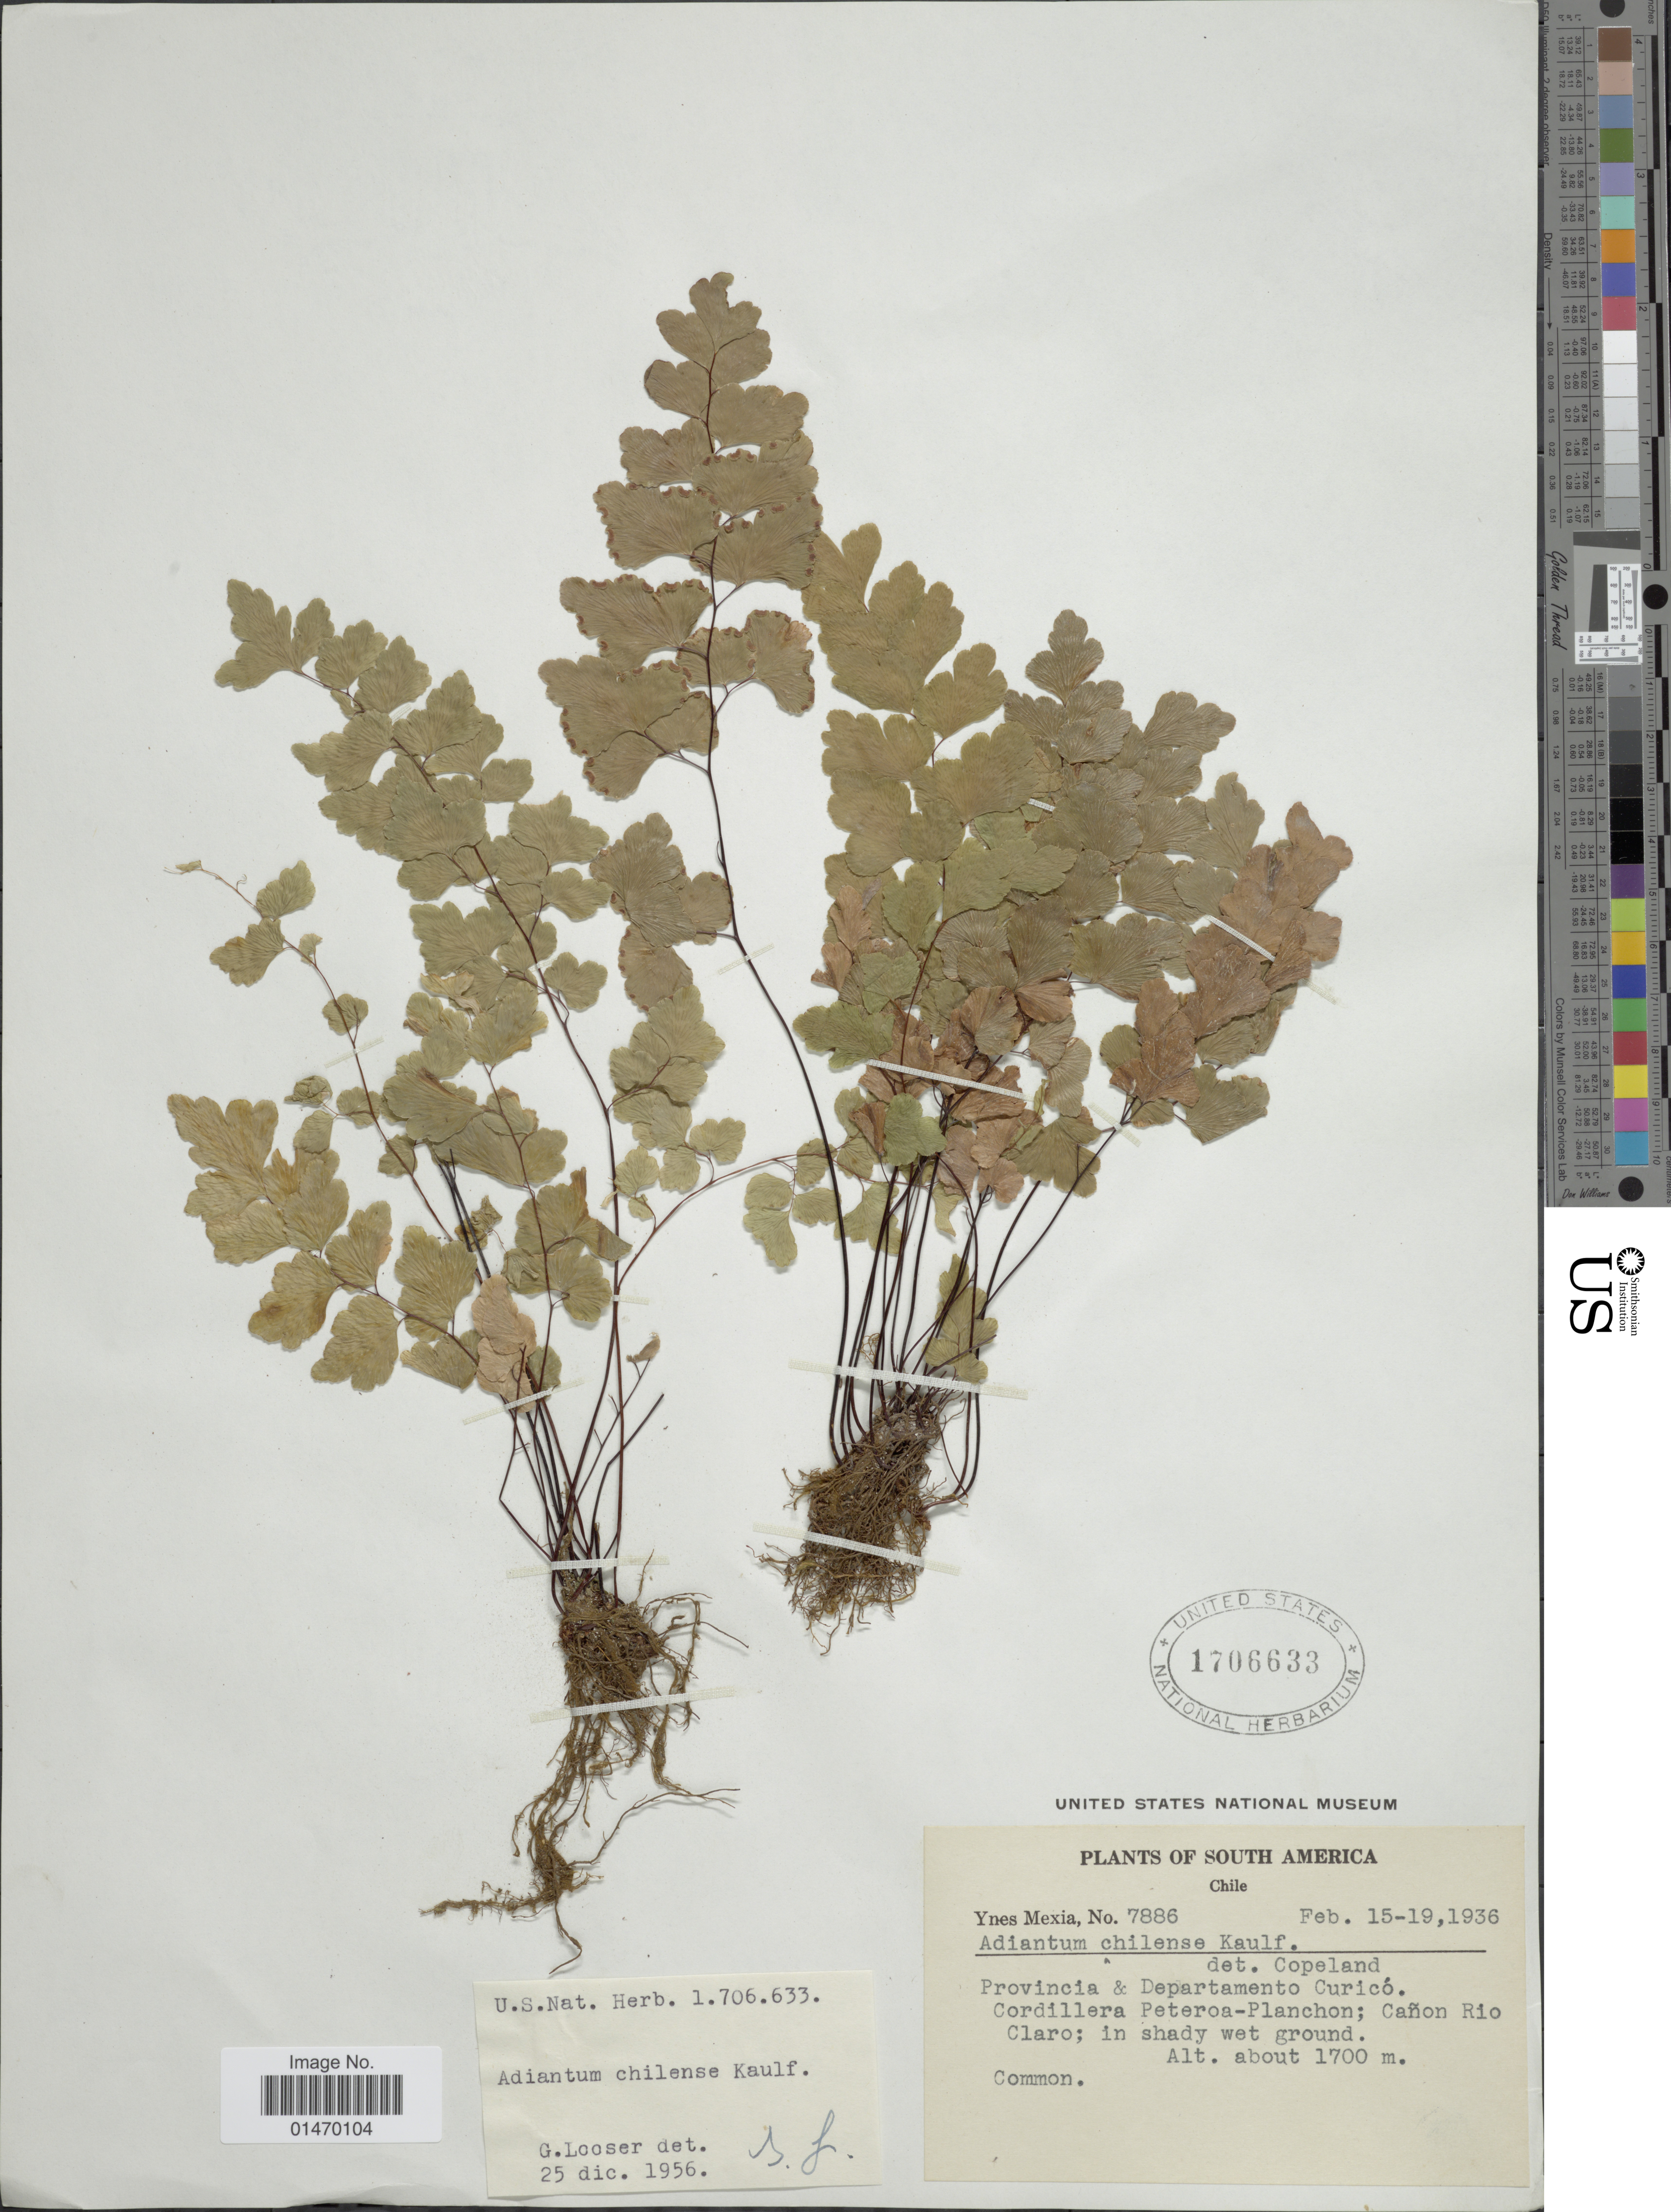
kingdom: Plantae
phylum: Tracheophyta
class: Polypodiopsida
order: Polypodiales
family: Pteridaceae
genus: Adiantum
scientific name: Adiantum chilense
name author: Kaulf.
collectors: Y. Mexia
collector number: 7886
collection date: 1936-02-15/1936-02-19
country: Chile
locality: Provincia & Departmento Curico. Cordillera Peteroa-Plancon: Canon Rio Claro.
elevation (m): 1700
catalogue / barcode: US 1706633